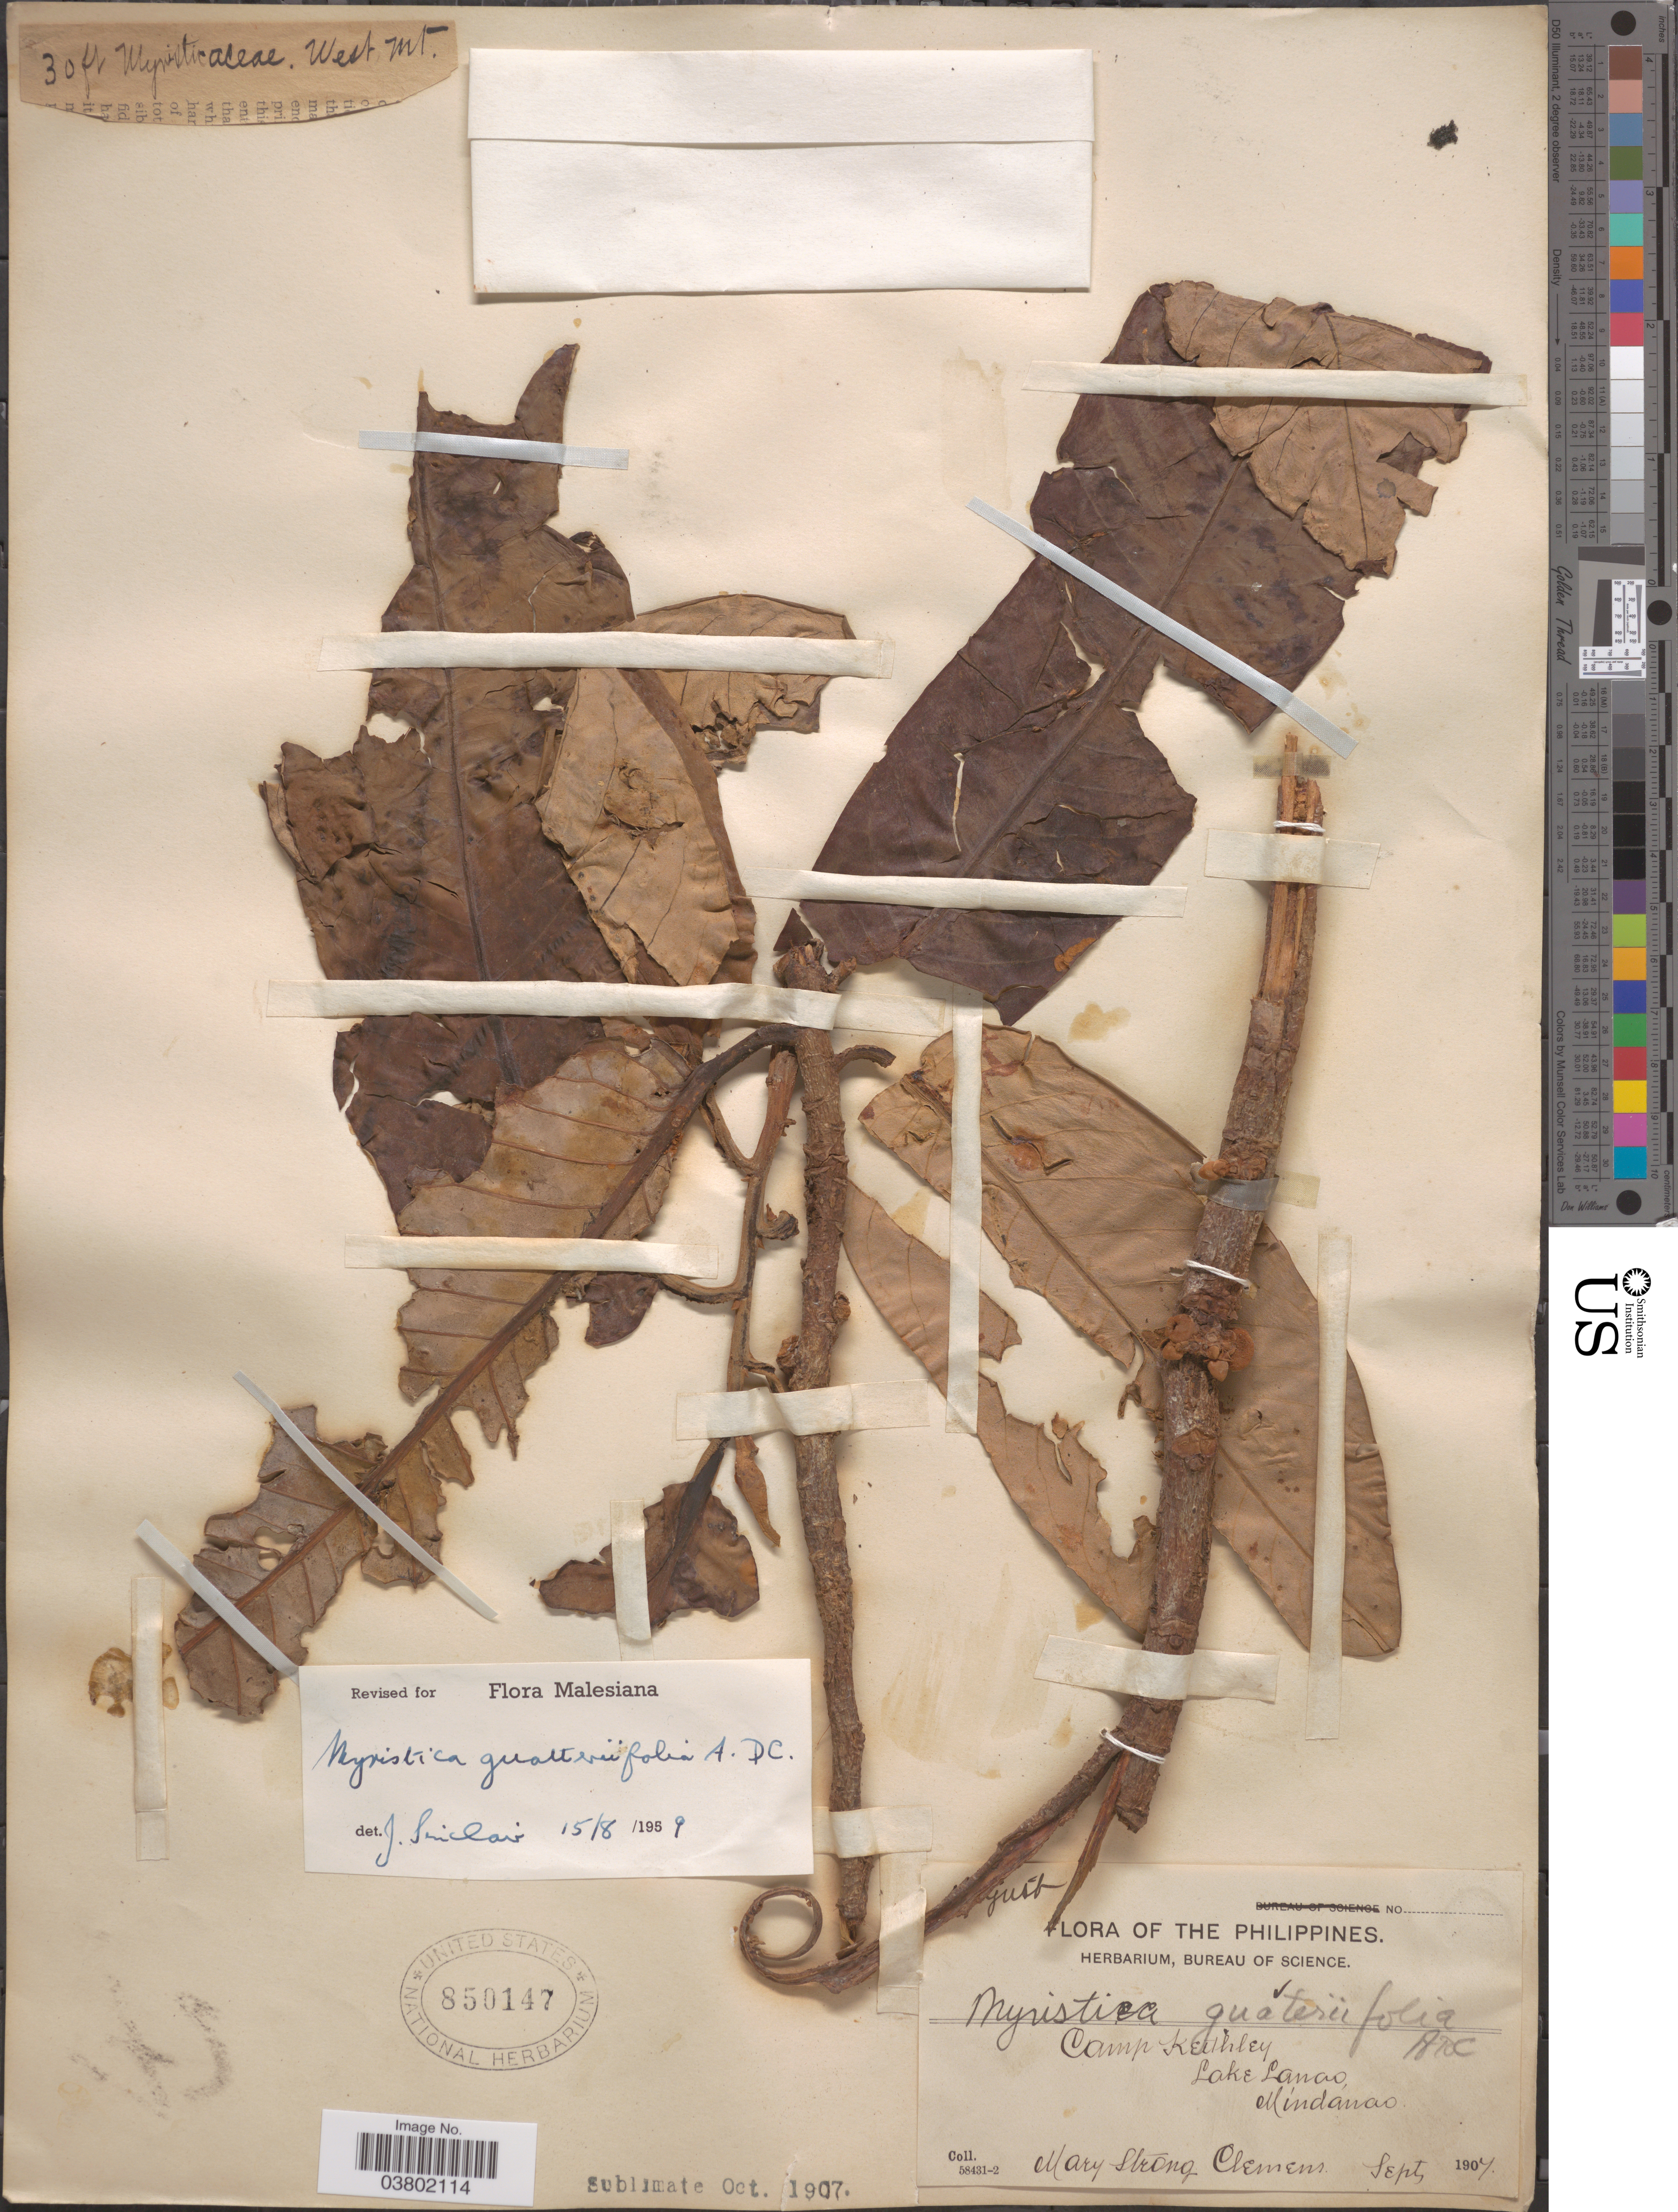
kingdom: Plantae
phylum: Tracheophyta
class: Magnoliopsida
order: Magnoliales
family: Myristicaceae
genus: Myristica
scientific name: Myristica guatteriifolia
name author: A. DC.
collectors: M. S. Clemens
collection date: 1907-09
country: Philippines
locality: Camp Keithley, Lake Lanao, Mindanao.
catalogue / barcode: US 850147